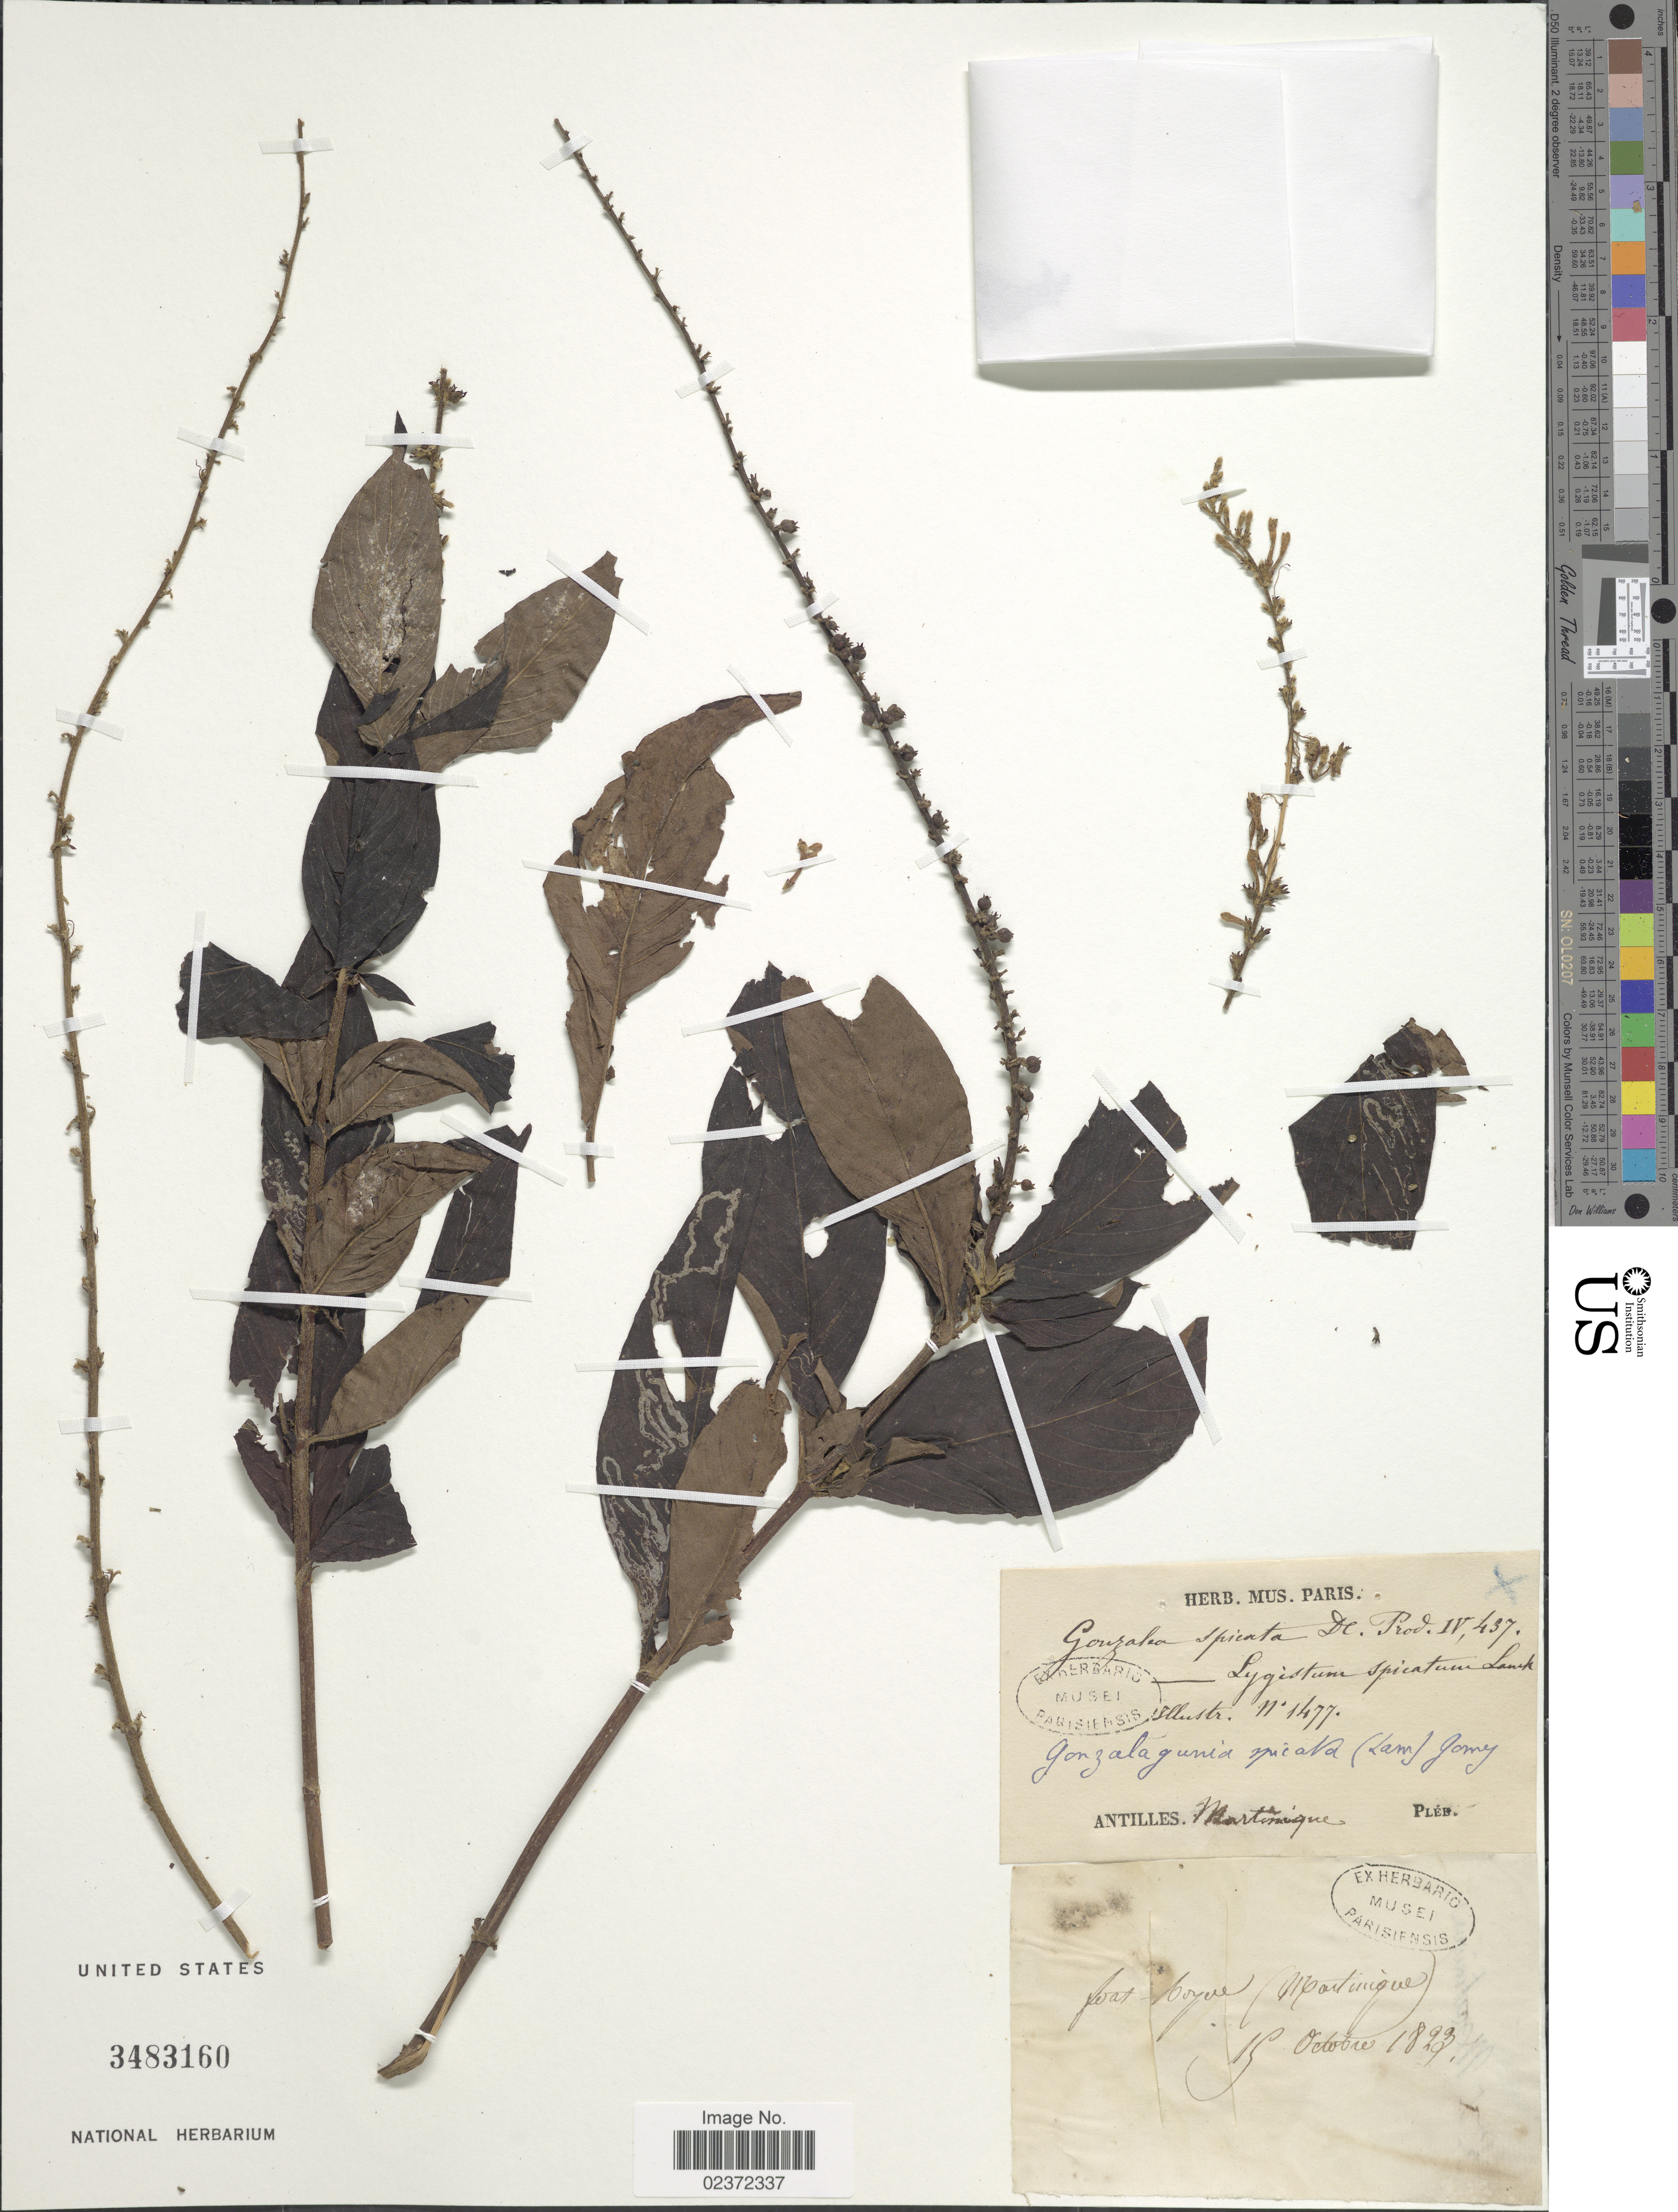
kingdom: Plantae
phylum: Tracheophyta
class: Magnoliopsida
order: Gentianales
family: Rubiaceae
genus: Gonzalagunia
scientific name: Gonzalagunia hirsuta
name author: Schum.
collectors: A. Plée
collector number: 1477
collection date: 1823-10-19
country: Martinique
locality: Antilles, forat, Ayoque (Martinique)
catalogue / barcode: US 3483160